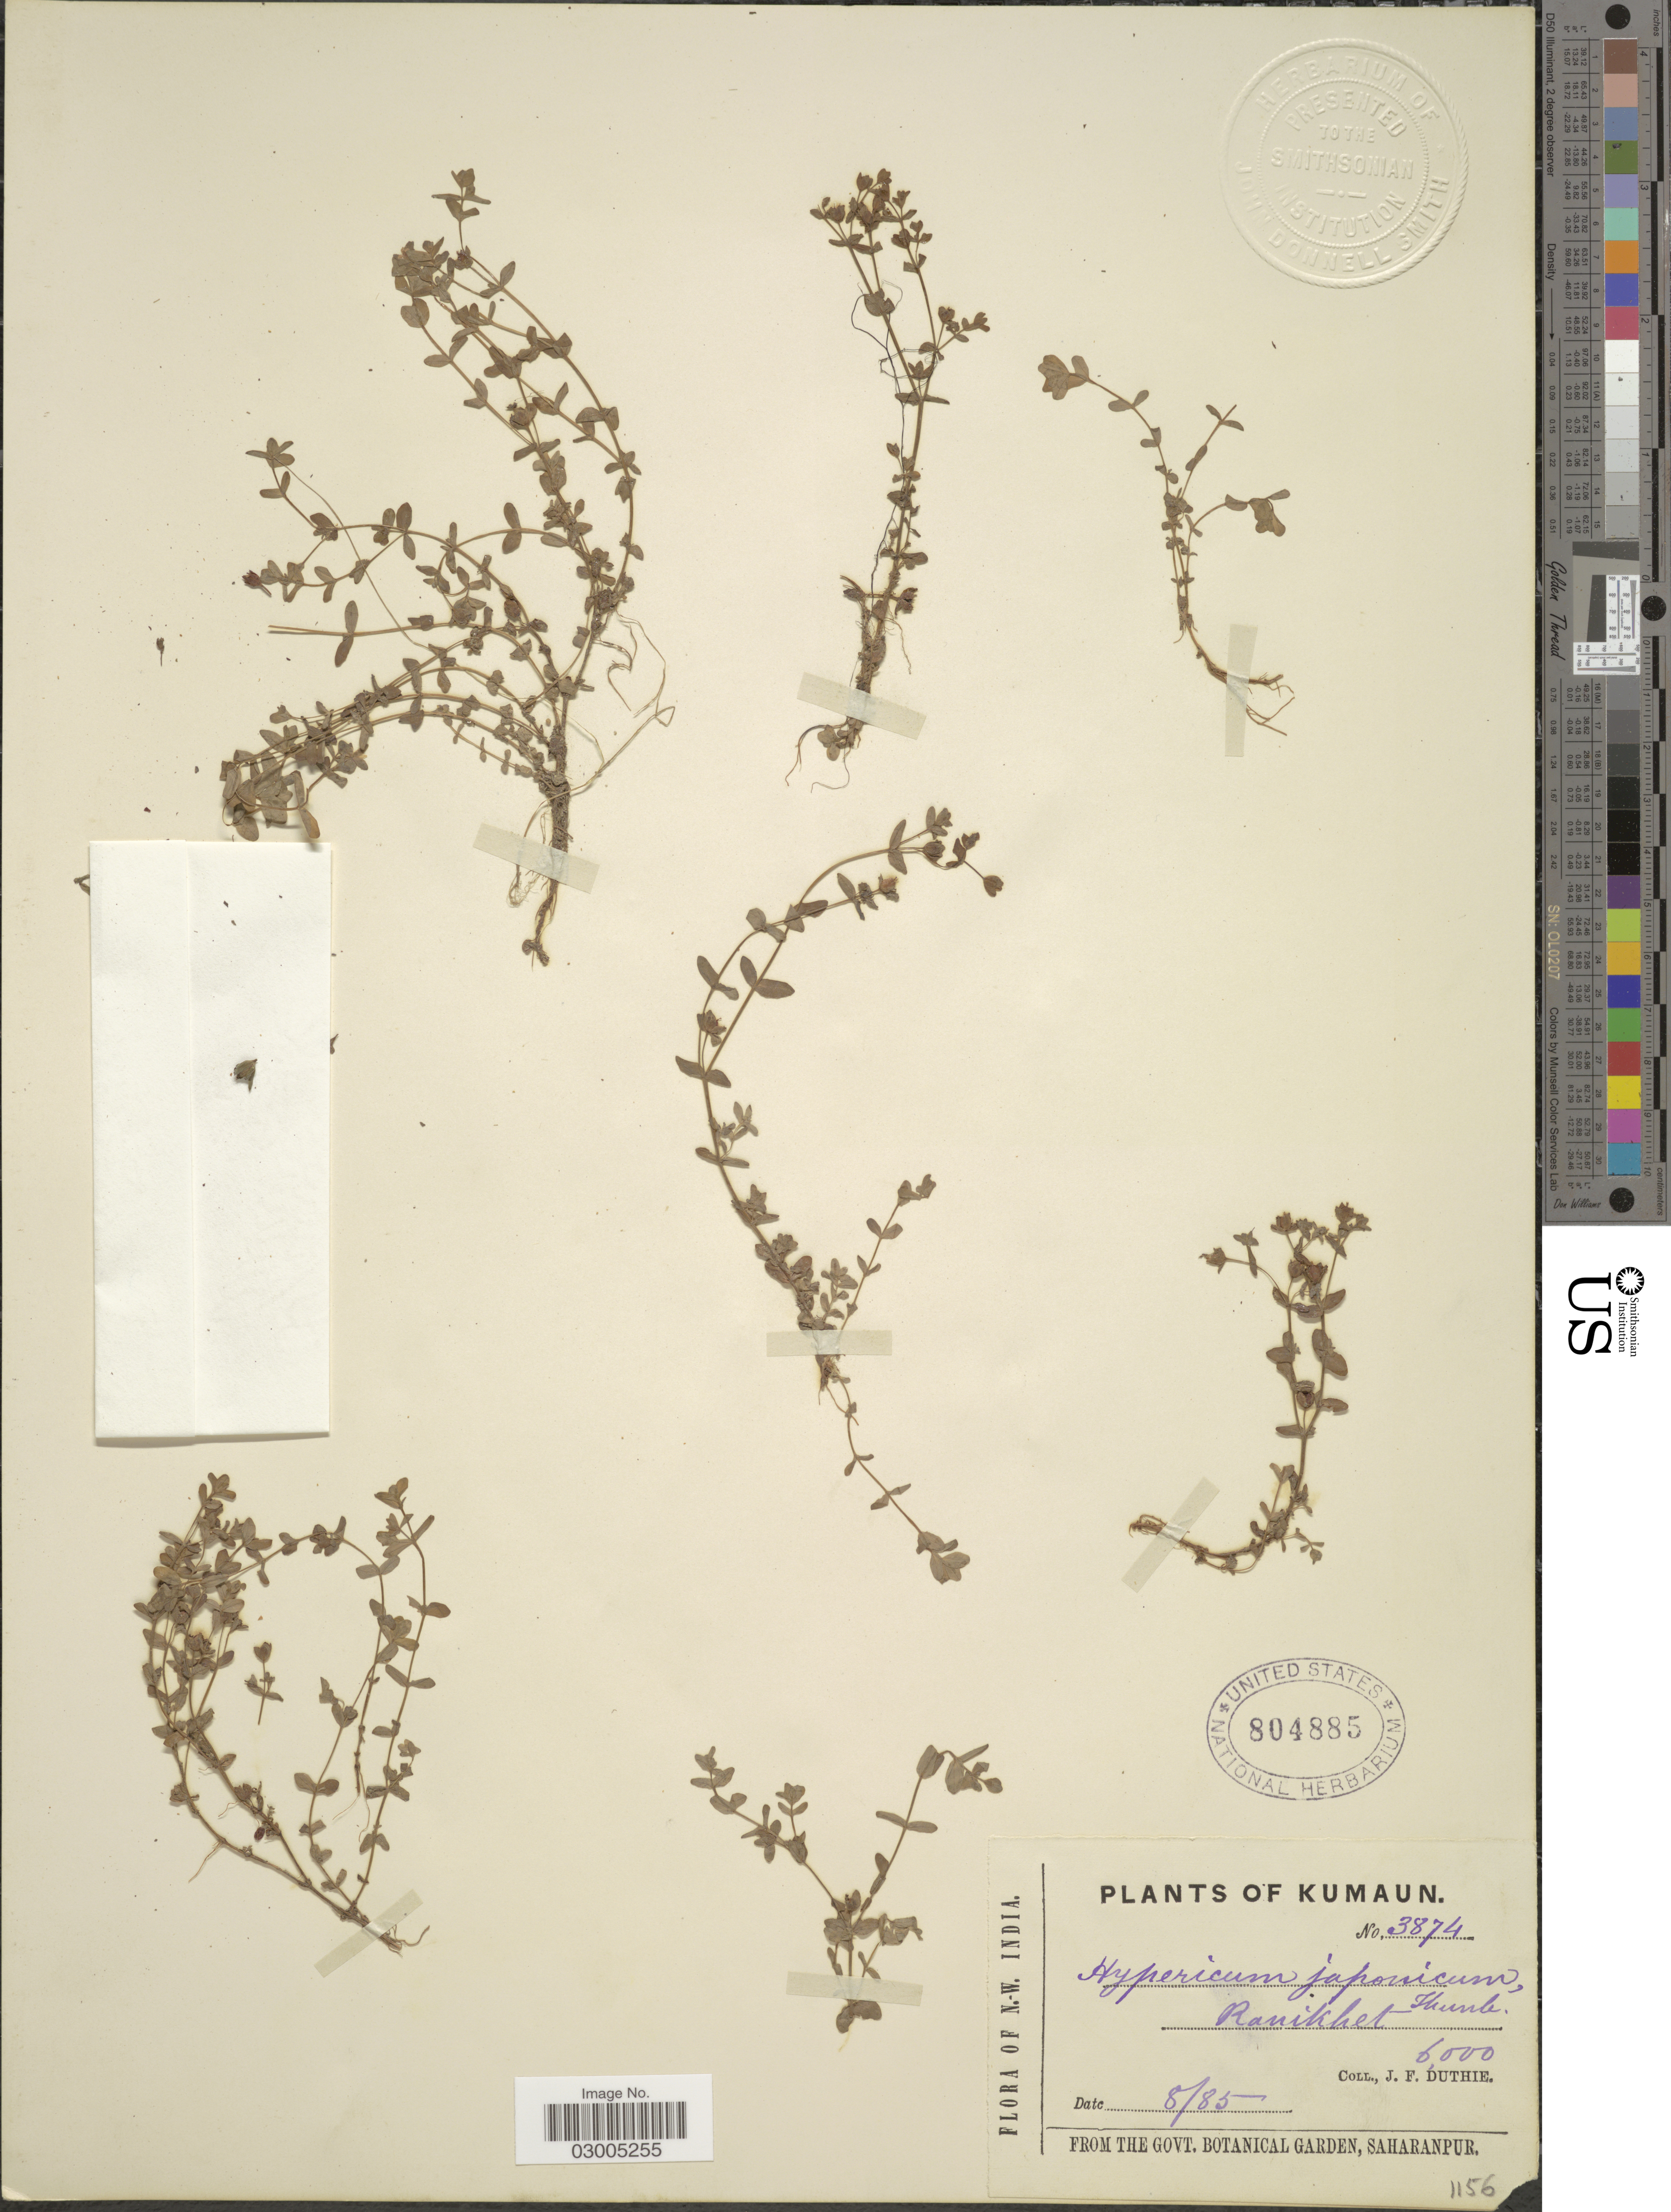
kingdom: Plantae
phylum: Tracheophyta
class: Magnoliopsida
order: Malpighiales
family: Hypericaceae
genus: Hypericum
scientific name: Hypericum japonicum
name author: Thunb.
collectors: J. F. Duthie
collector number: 3874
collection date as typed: Transcribed d/m/y: /8/85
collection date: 1885-08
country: India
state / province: Uttarakhand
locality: N.W. India. Kumain. Ranikhet.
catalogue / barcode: US 804885